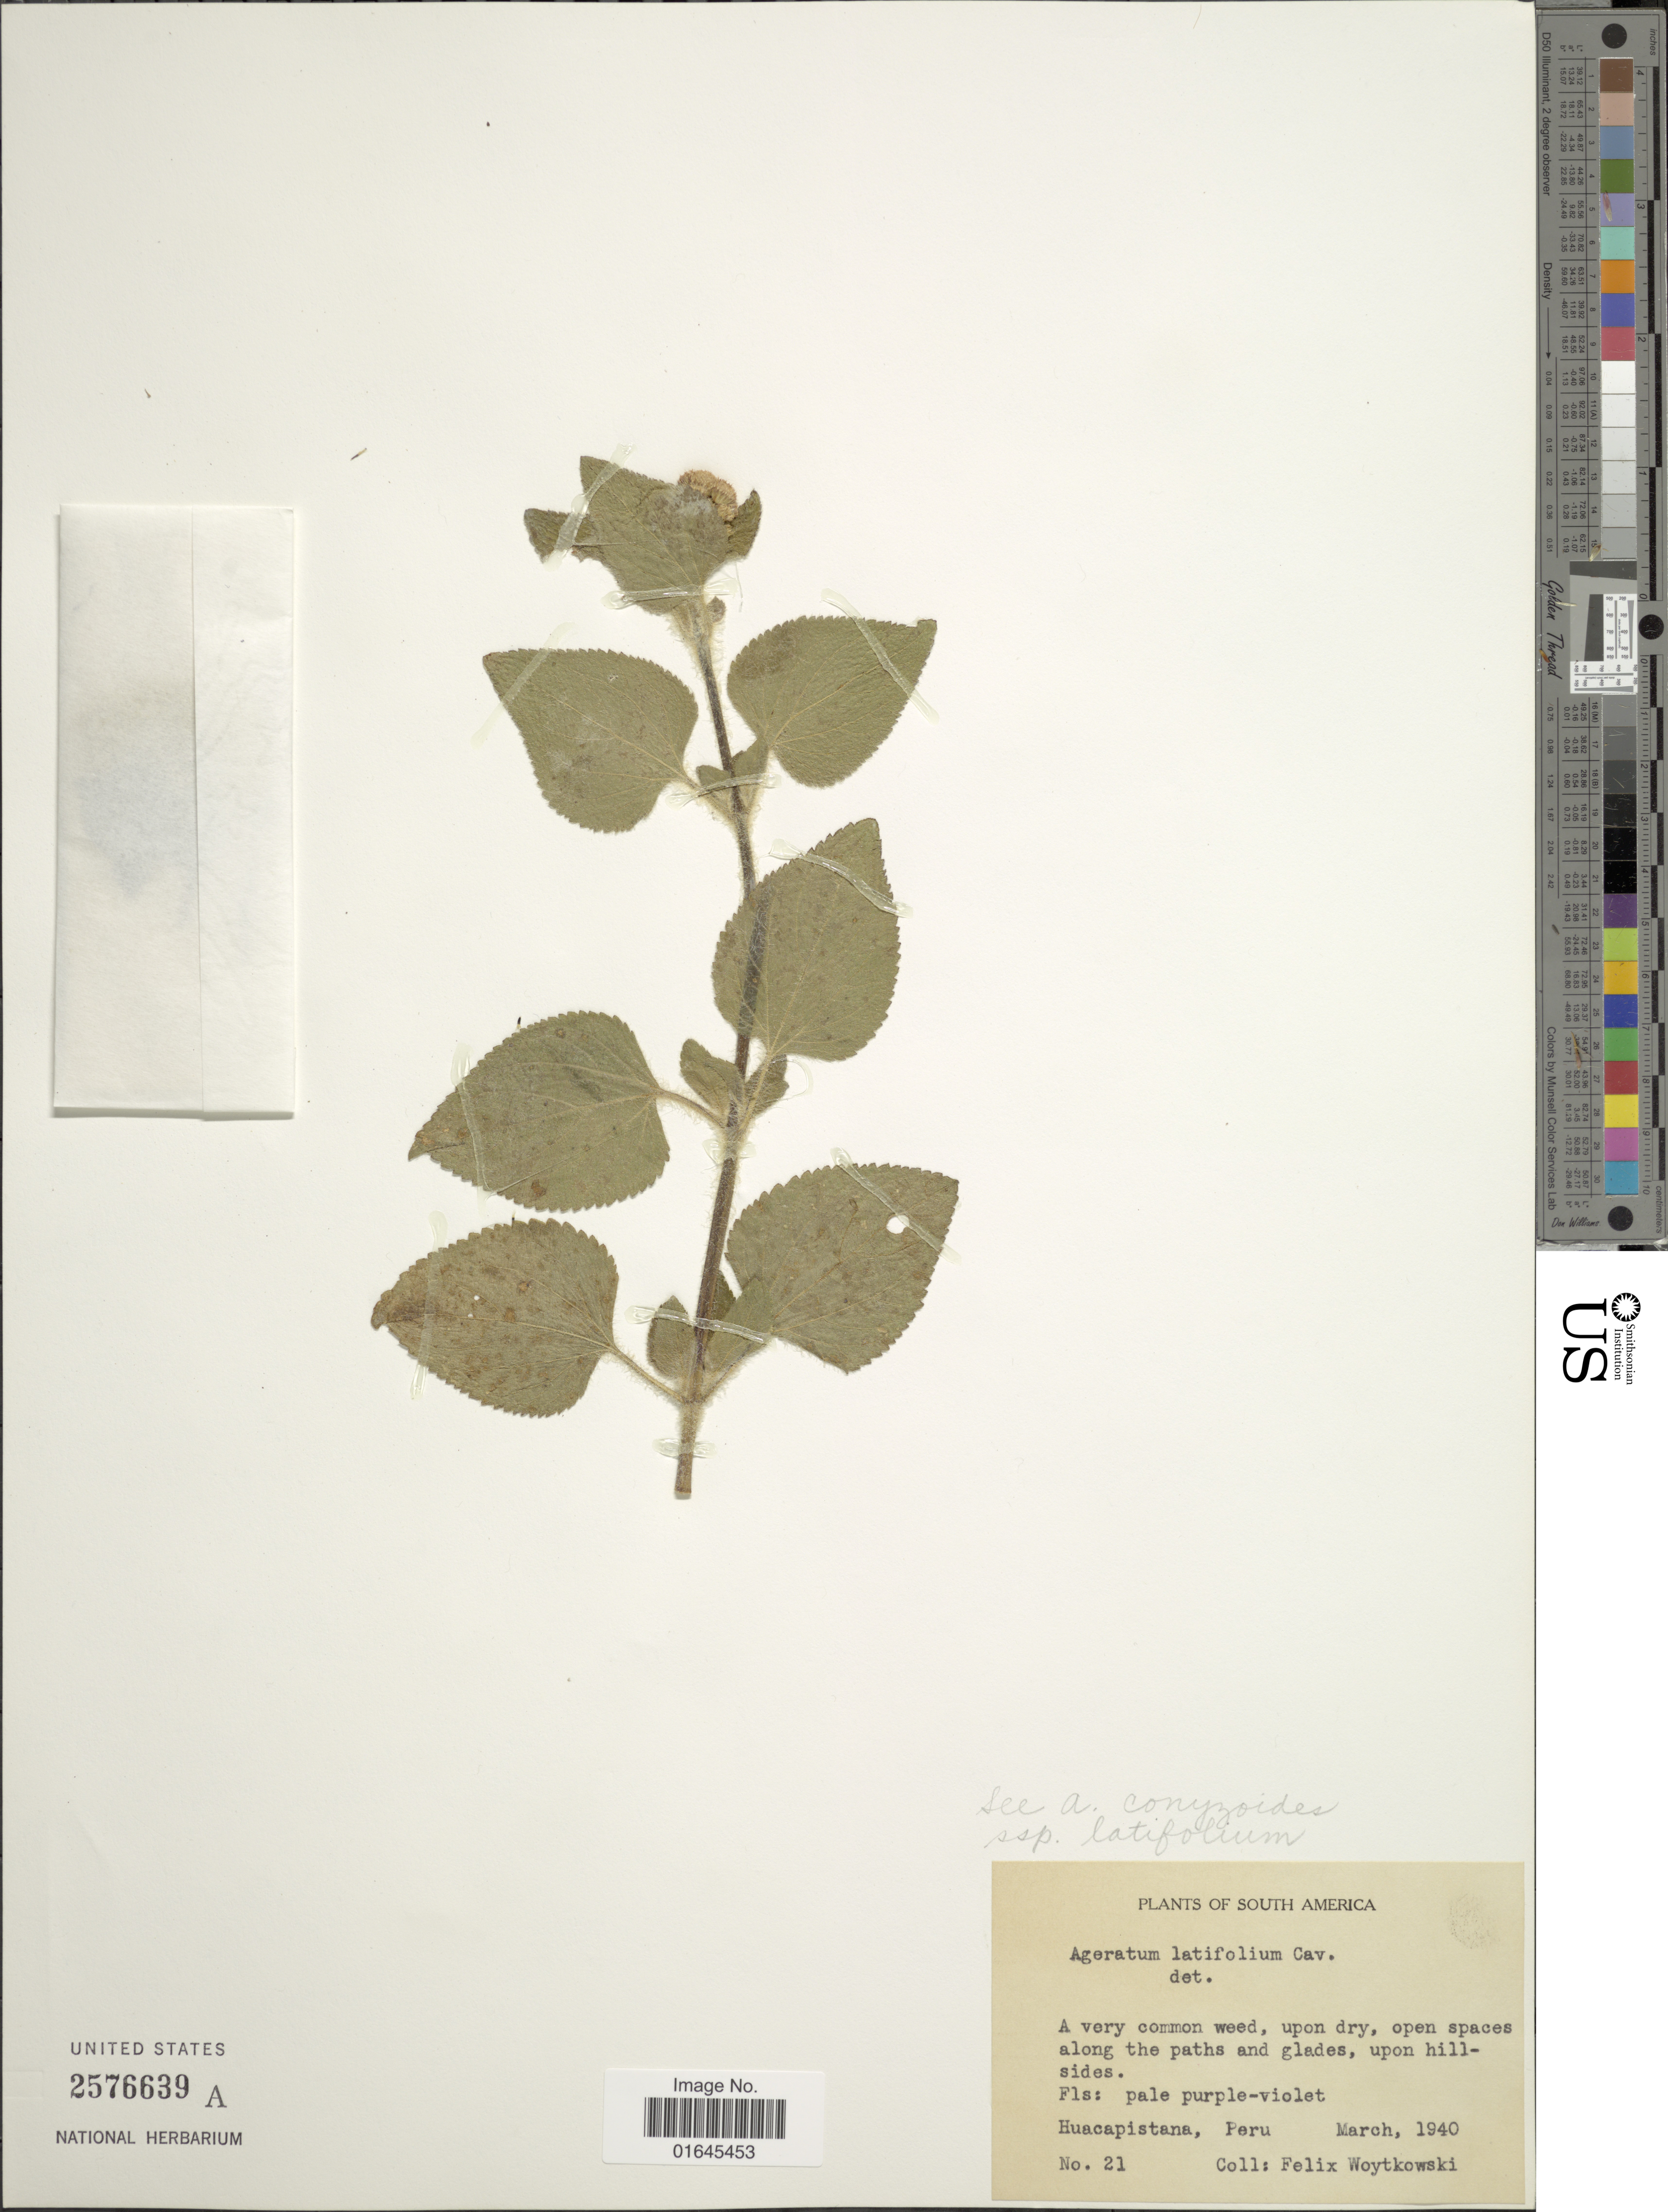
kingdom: Plantae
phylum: Tracheophyta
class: Magnoliopsida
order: Asterales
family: Asteraceae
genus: Ageratum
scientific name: Ageratum conyzoides subsp. latifolium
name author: (Cav.) M.F. Johnson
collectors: F. Woytkowski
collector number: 21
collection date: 1940-03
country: Peru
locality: Huacapistana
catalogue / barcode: US 2576639A